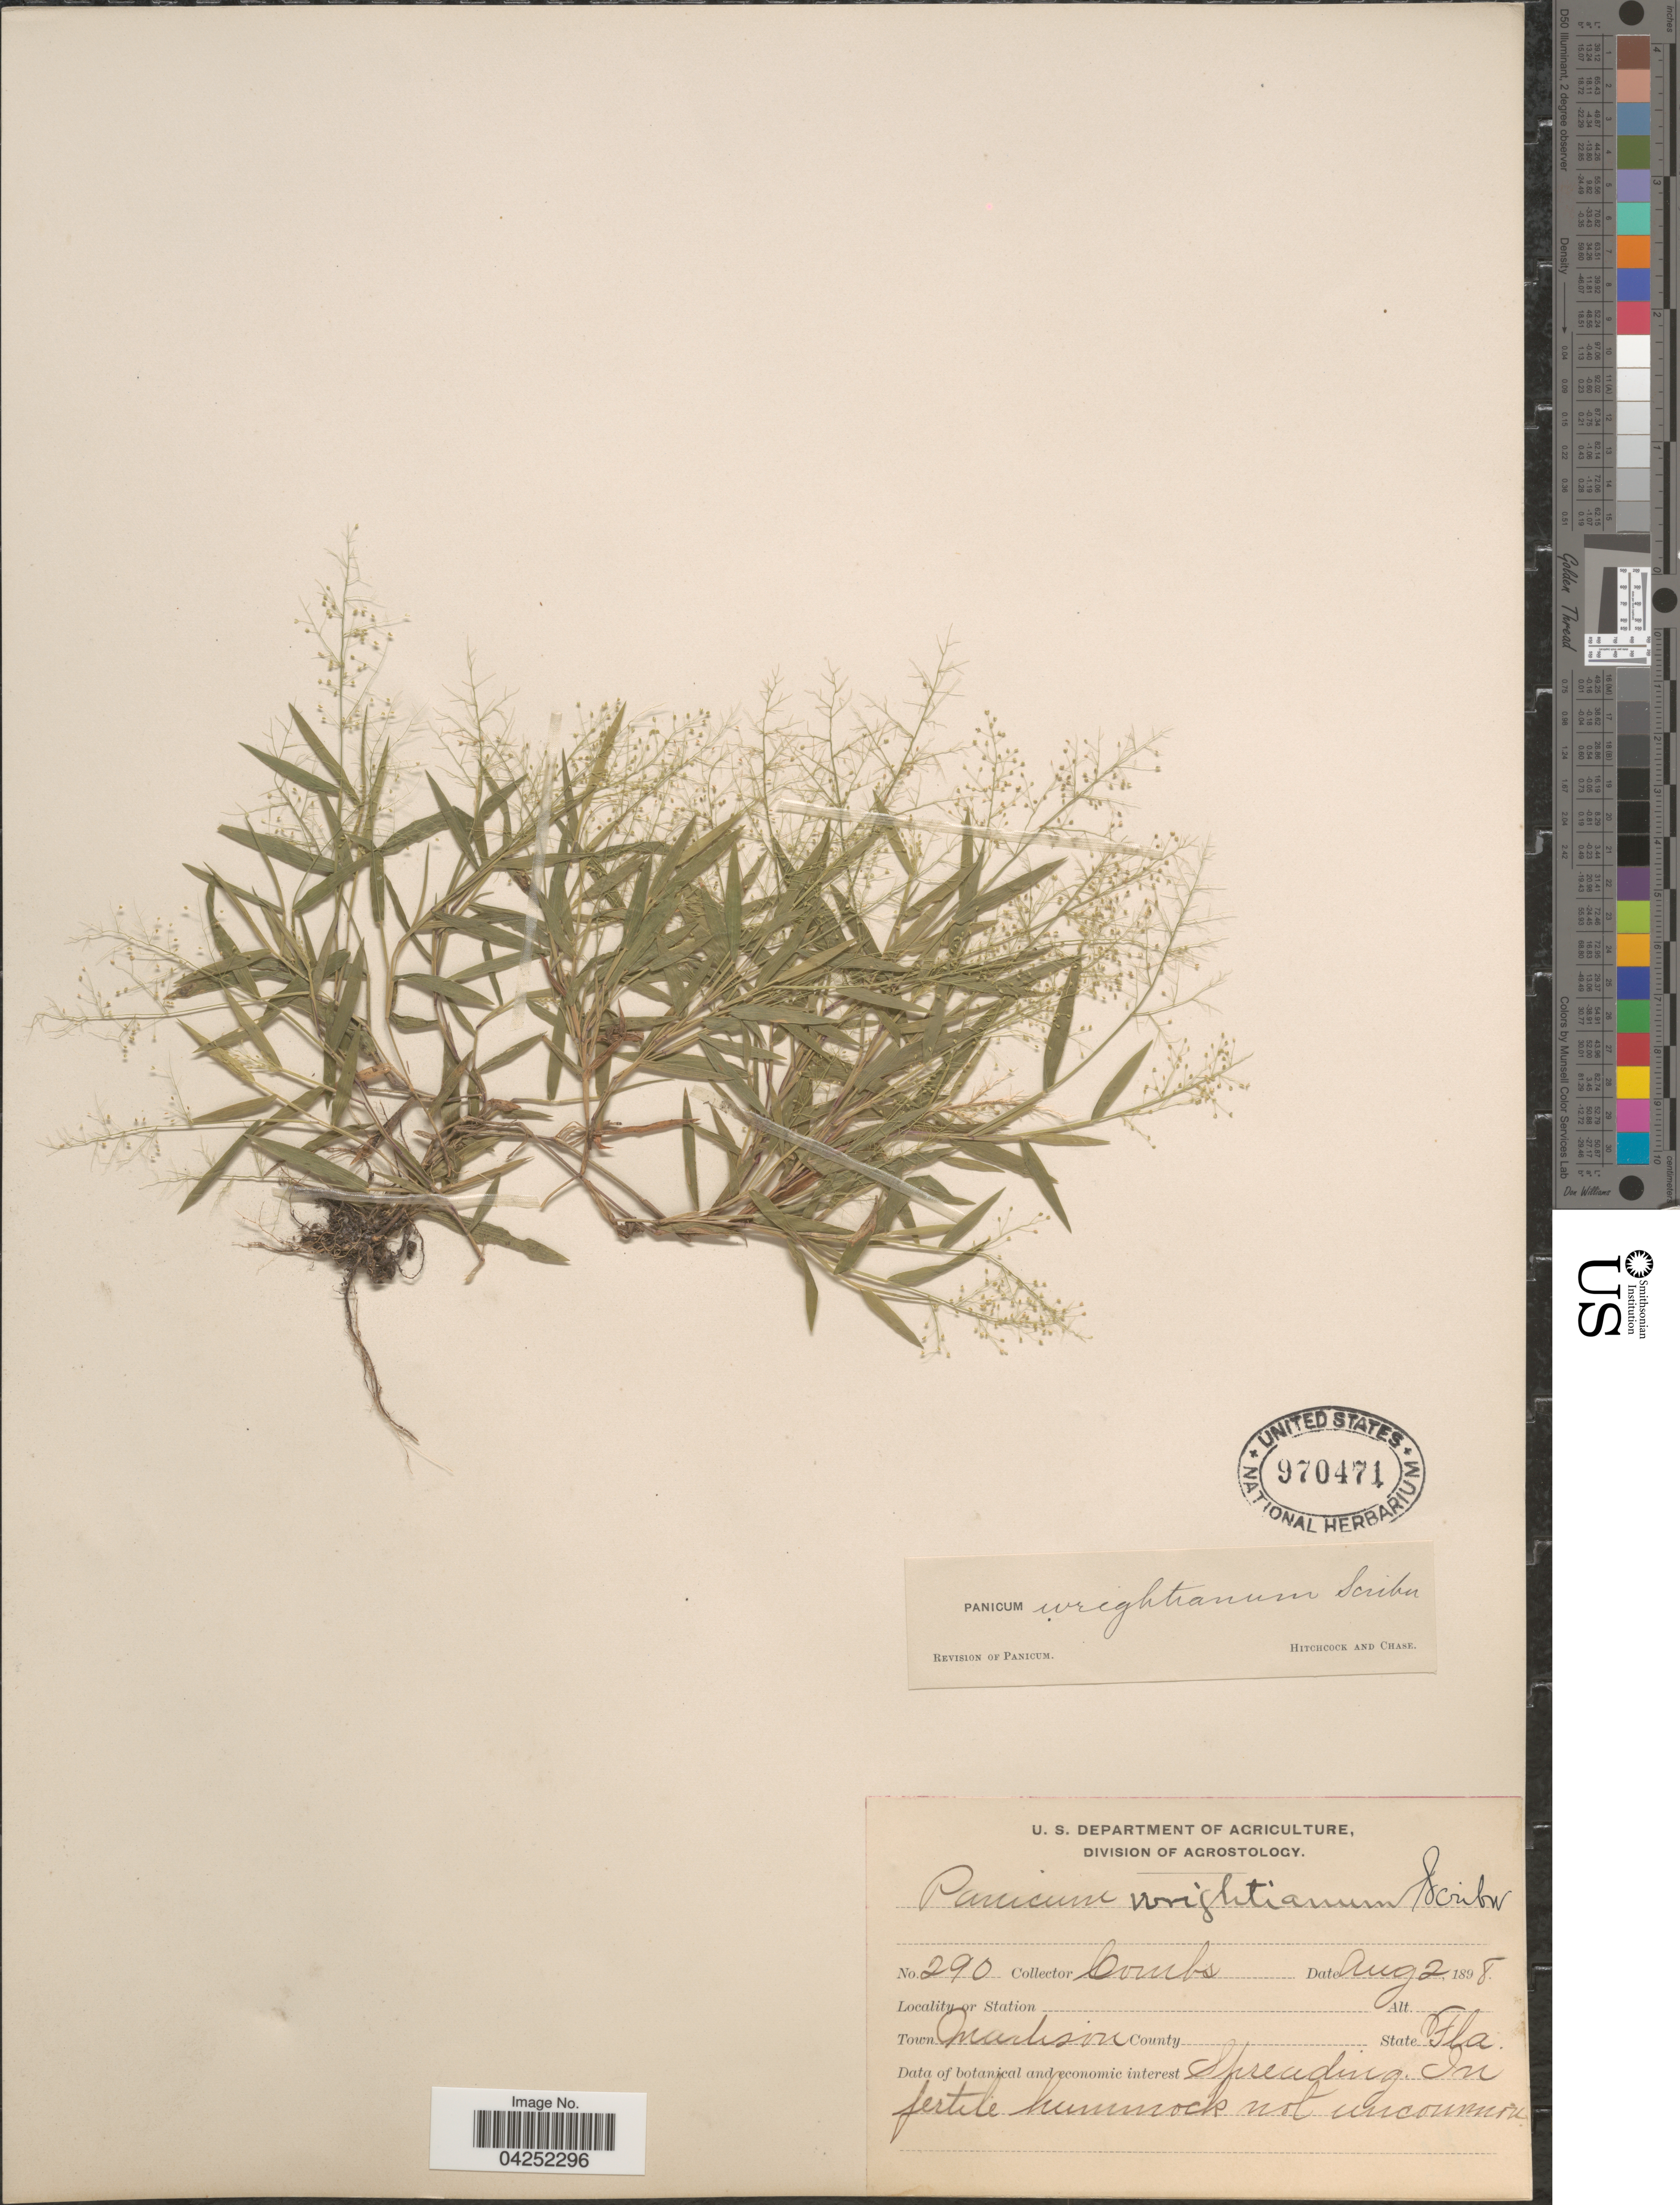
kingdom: Plantae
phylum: Tracheophyta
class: Liliopsida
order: Poales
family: Poaceae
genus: Dichanthelium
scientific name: Dichanthelium acuminatum var. longiligulatum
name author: (Nash) Gould & C.A. Clark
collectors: -. Combs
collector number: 290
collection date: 1898-08-02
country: United States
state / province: Florida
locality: Town Madison. In fertile hummock not uncommon.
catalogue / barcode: US 970471